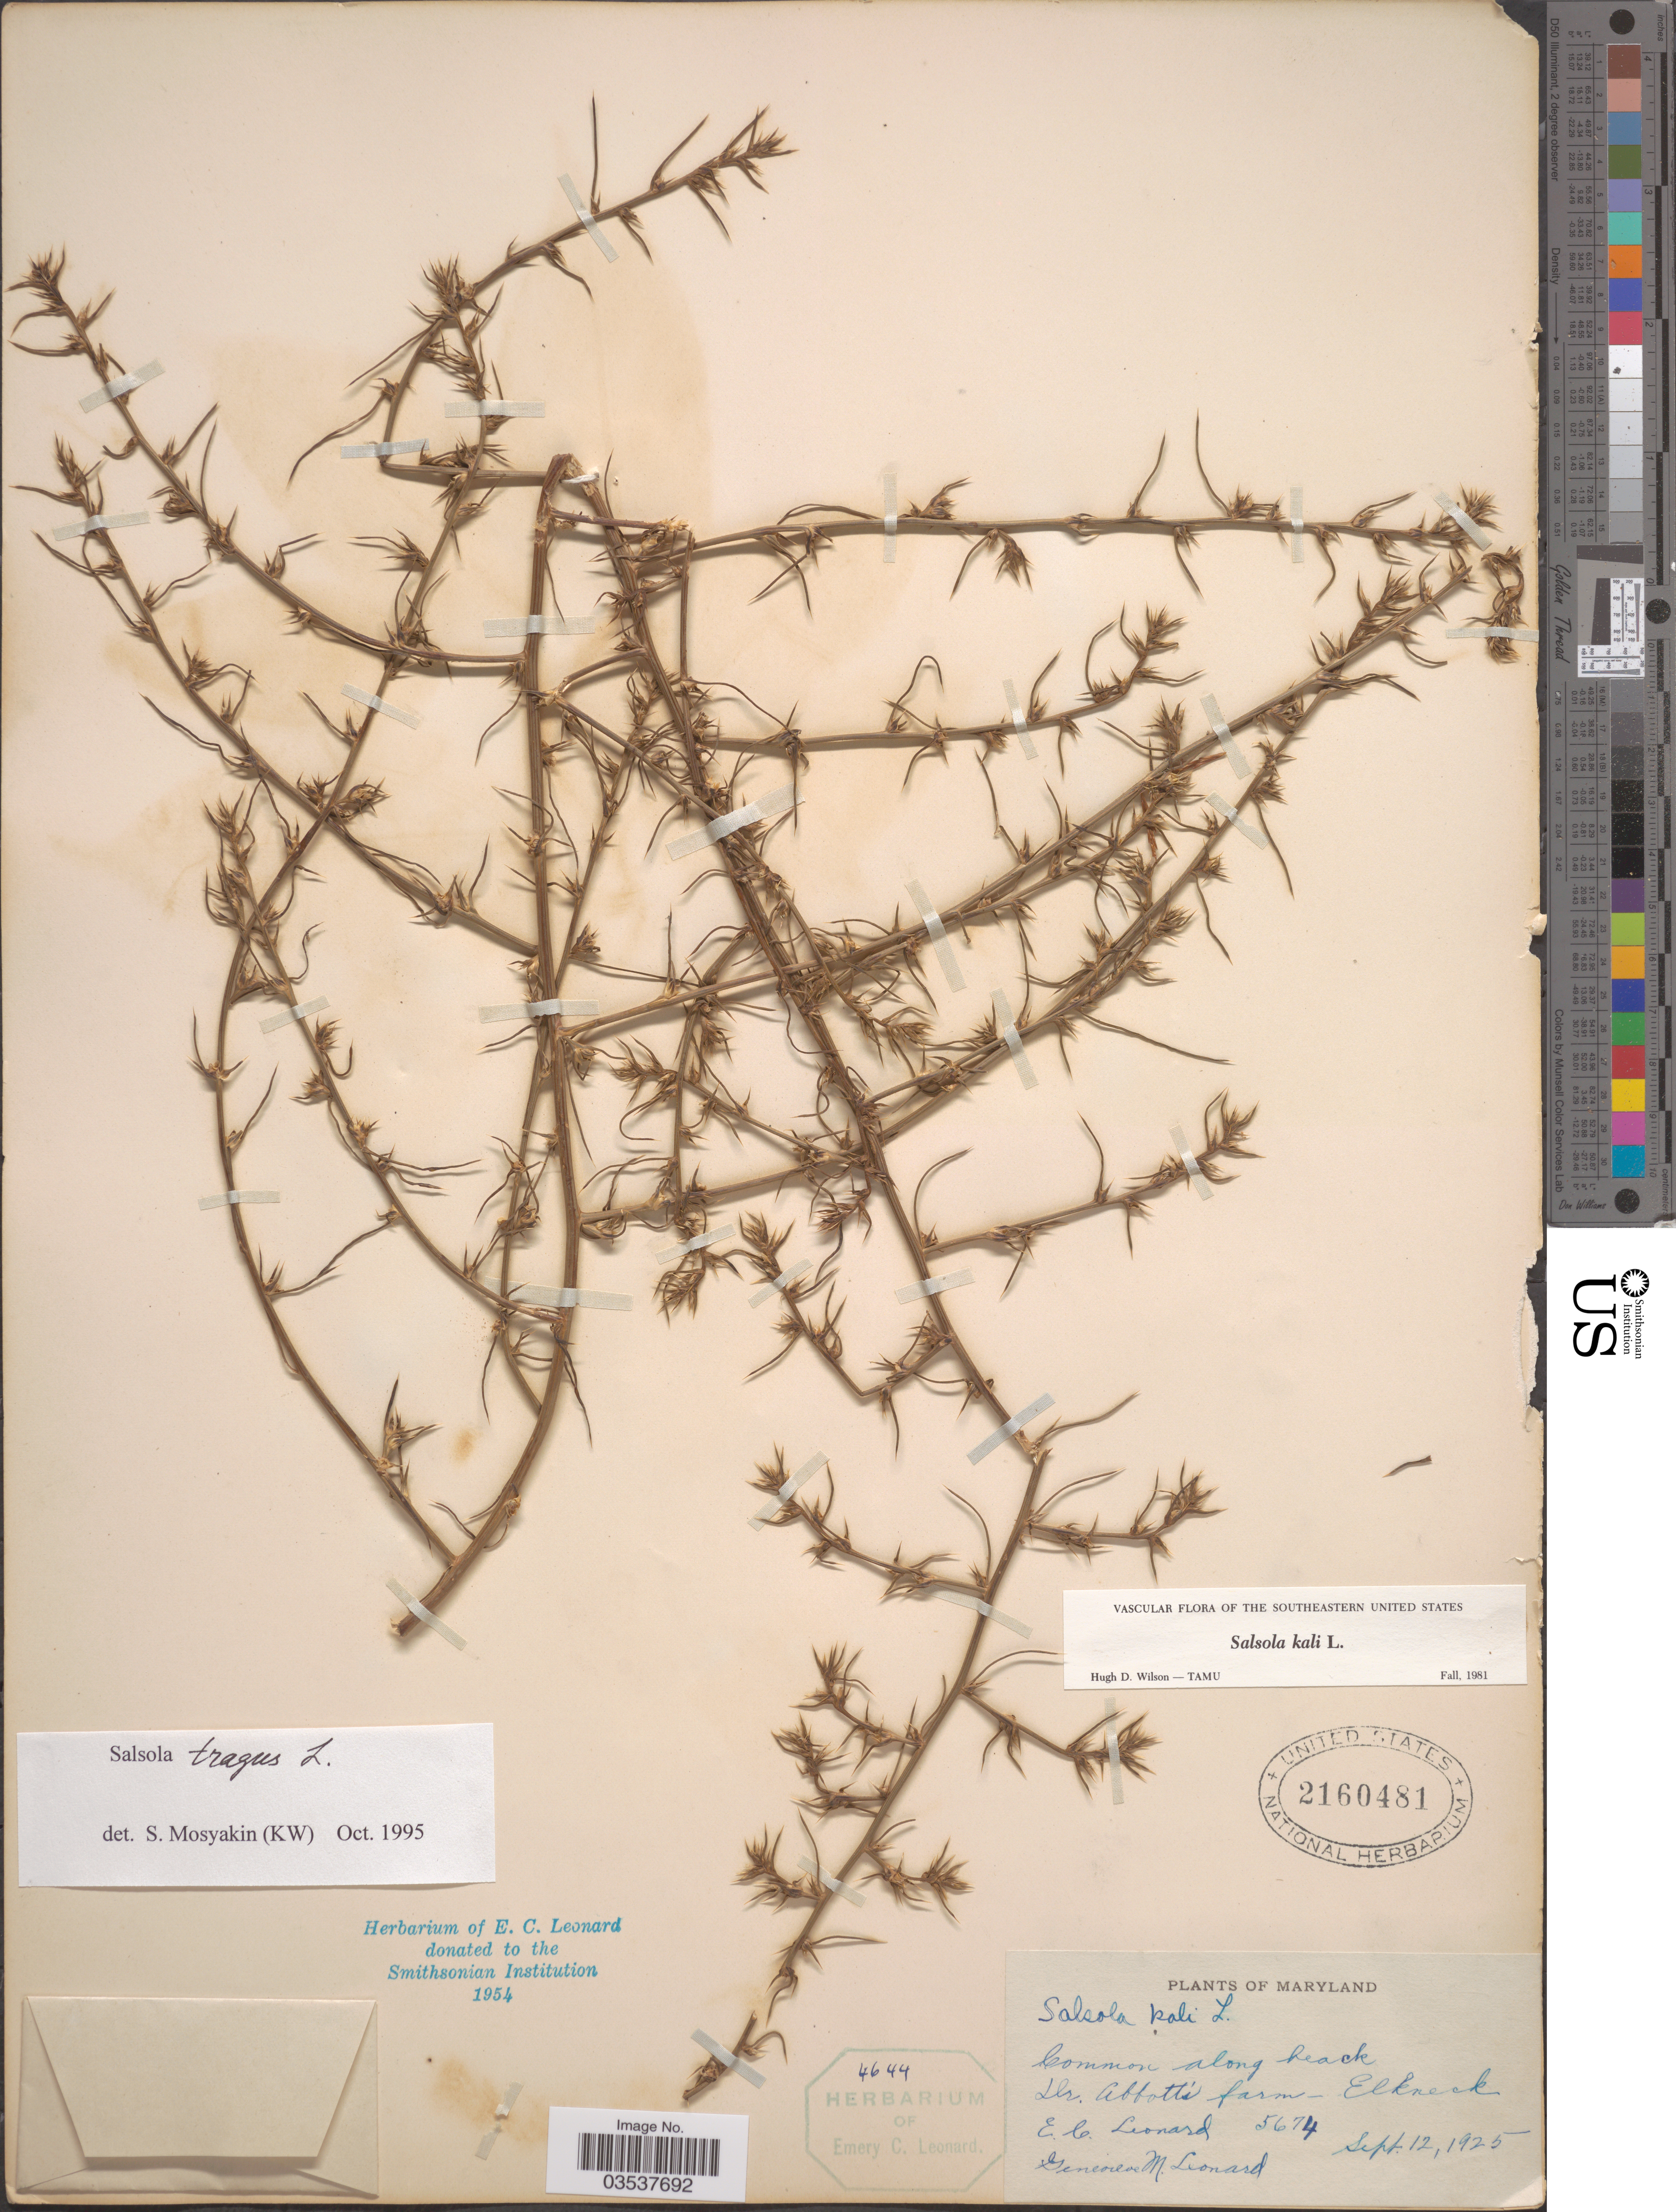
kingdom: Plantae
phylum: Tracheophyta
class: Magnoliopsida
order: Caryophyllales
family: Amaranthaceae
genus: Salsola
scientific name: Salsola kali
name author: L.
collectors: E. C. Leonard & G. M. Leonard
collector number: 5674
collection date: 1925-09-12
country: United States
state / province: Maryland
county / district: Cecil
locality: Dr. Abbott's farm - Elkneck.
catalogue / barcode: US 2160481